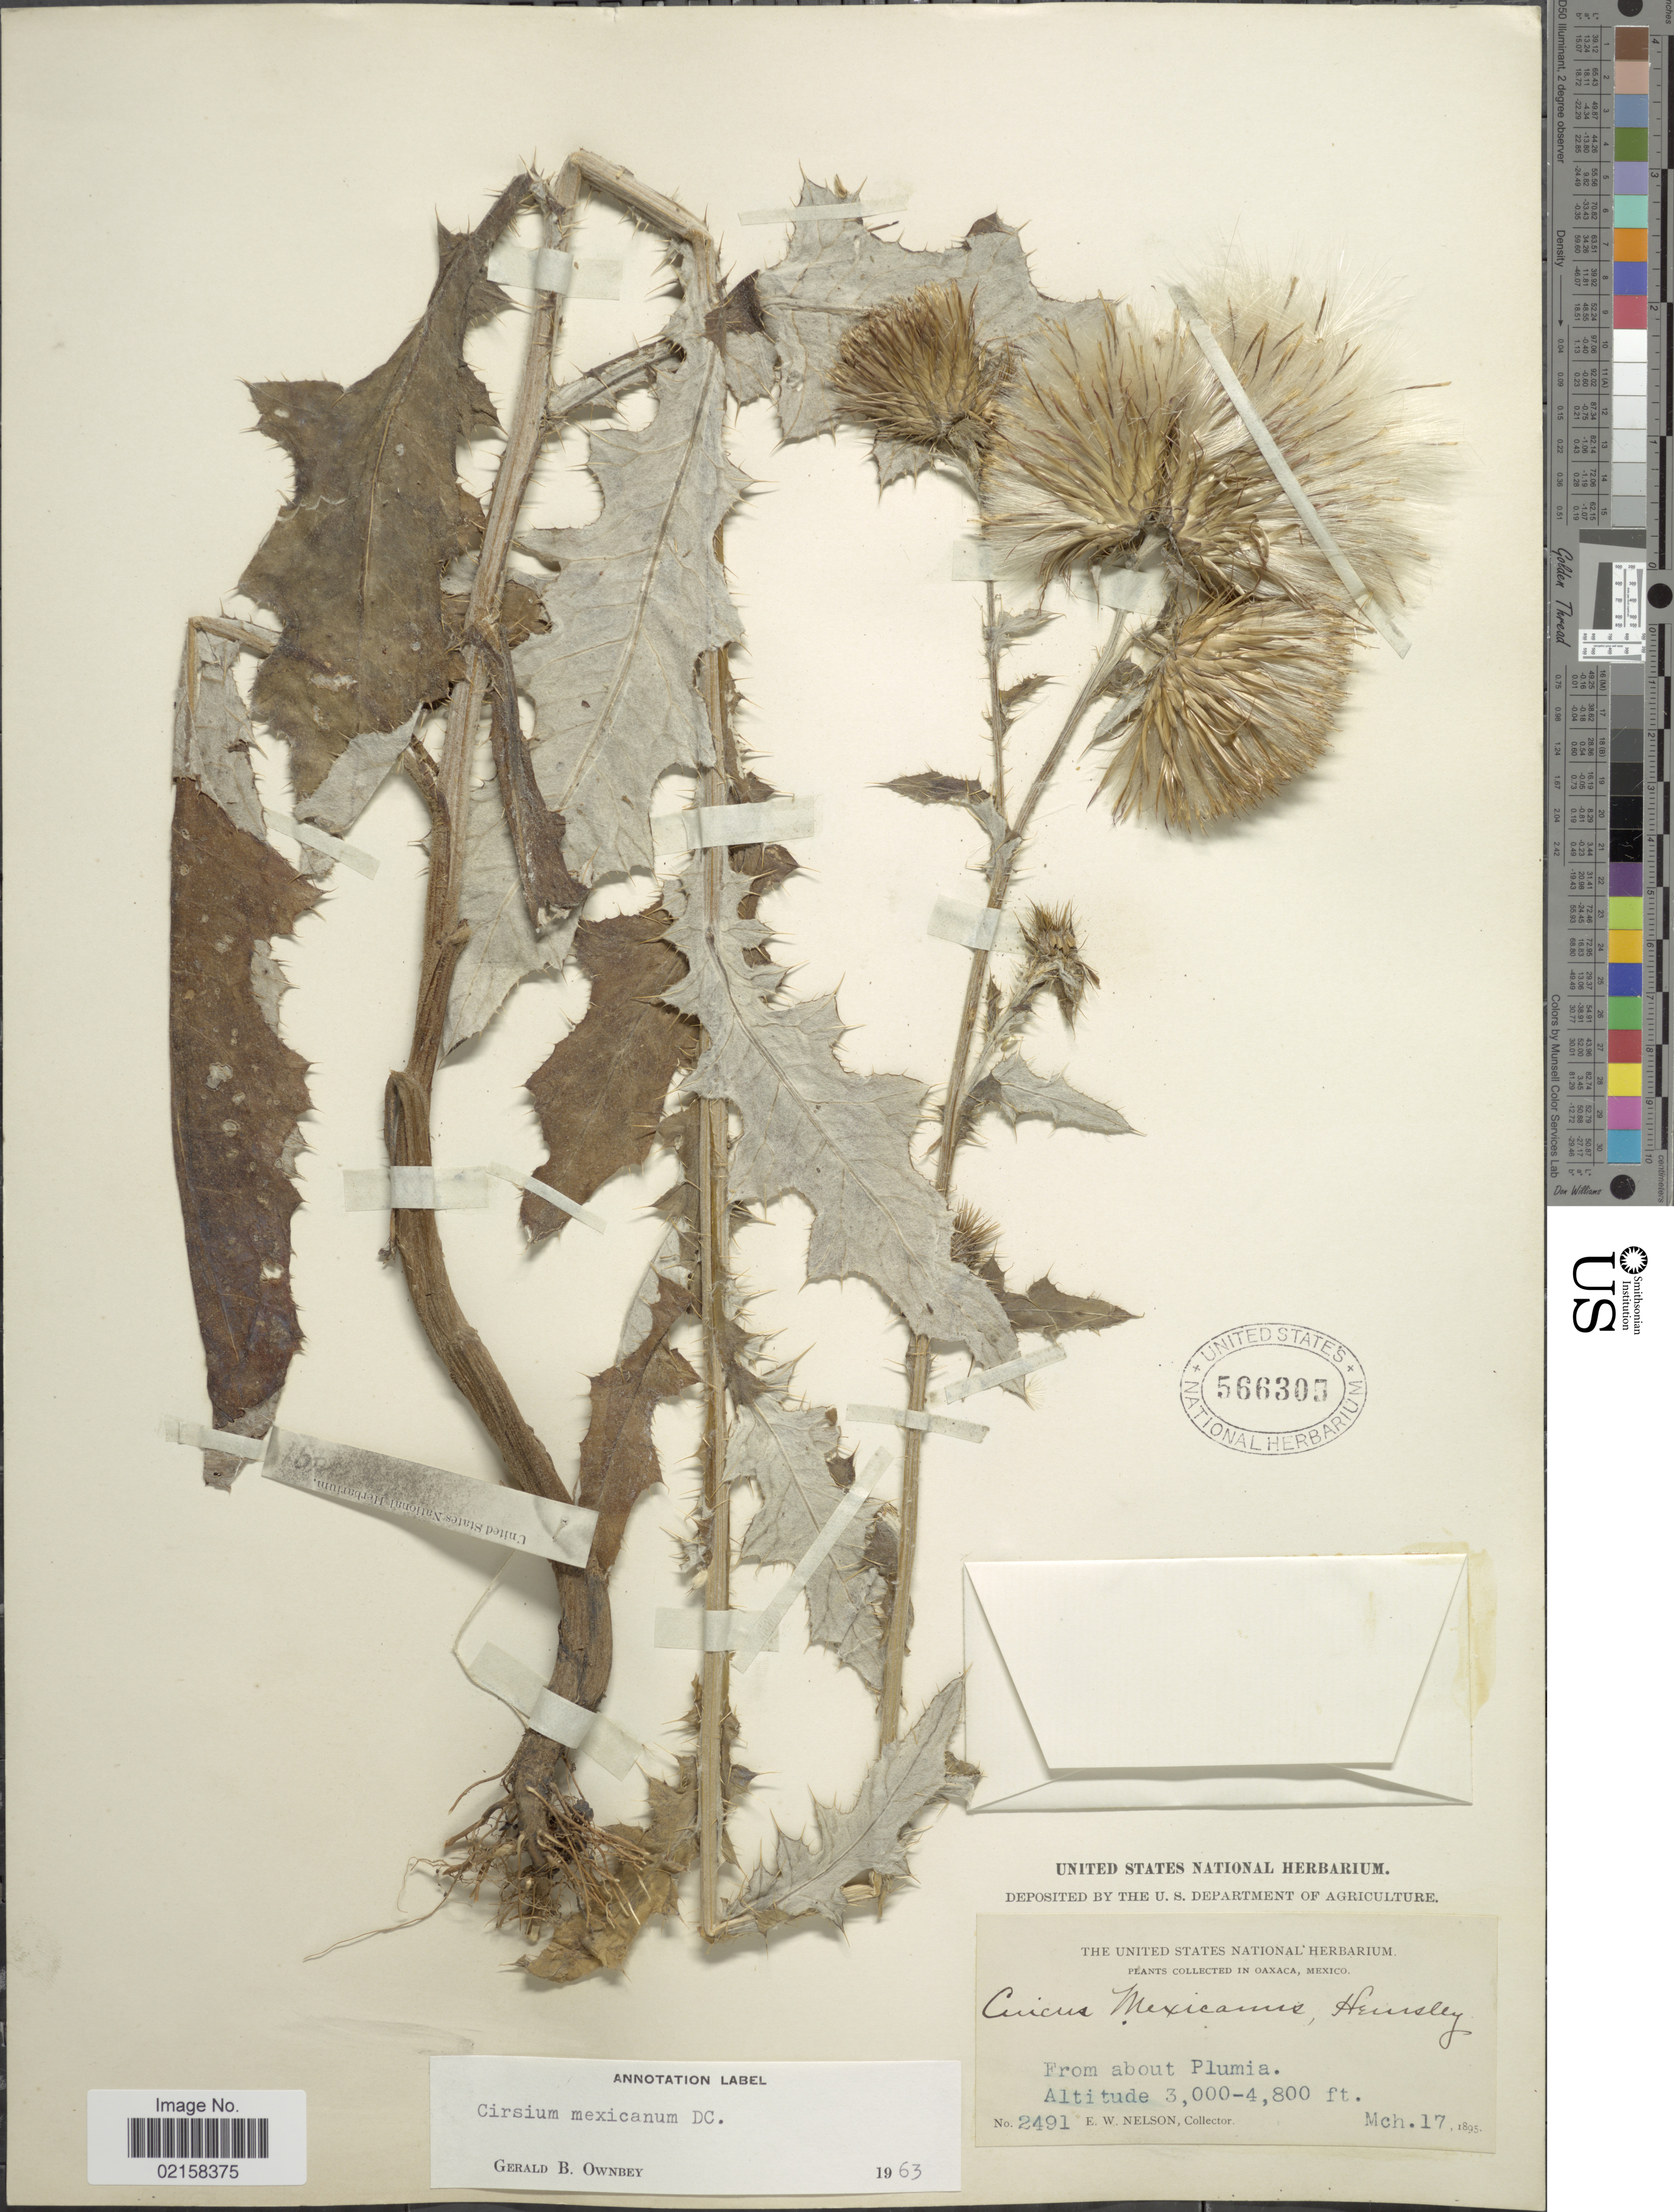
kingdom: Plantae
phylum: Tracheophyta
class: Magnoliopsida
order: Asterales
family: Asteraceae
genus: Cirsium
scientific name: Cirsium mexicanum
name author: DC.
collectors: E. W. Nelson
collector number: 2491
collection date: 1895-03-17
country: Mexico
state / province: Oaxaca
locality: From about Plumia.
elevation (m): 914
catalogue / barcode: US 566305